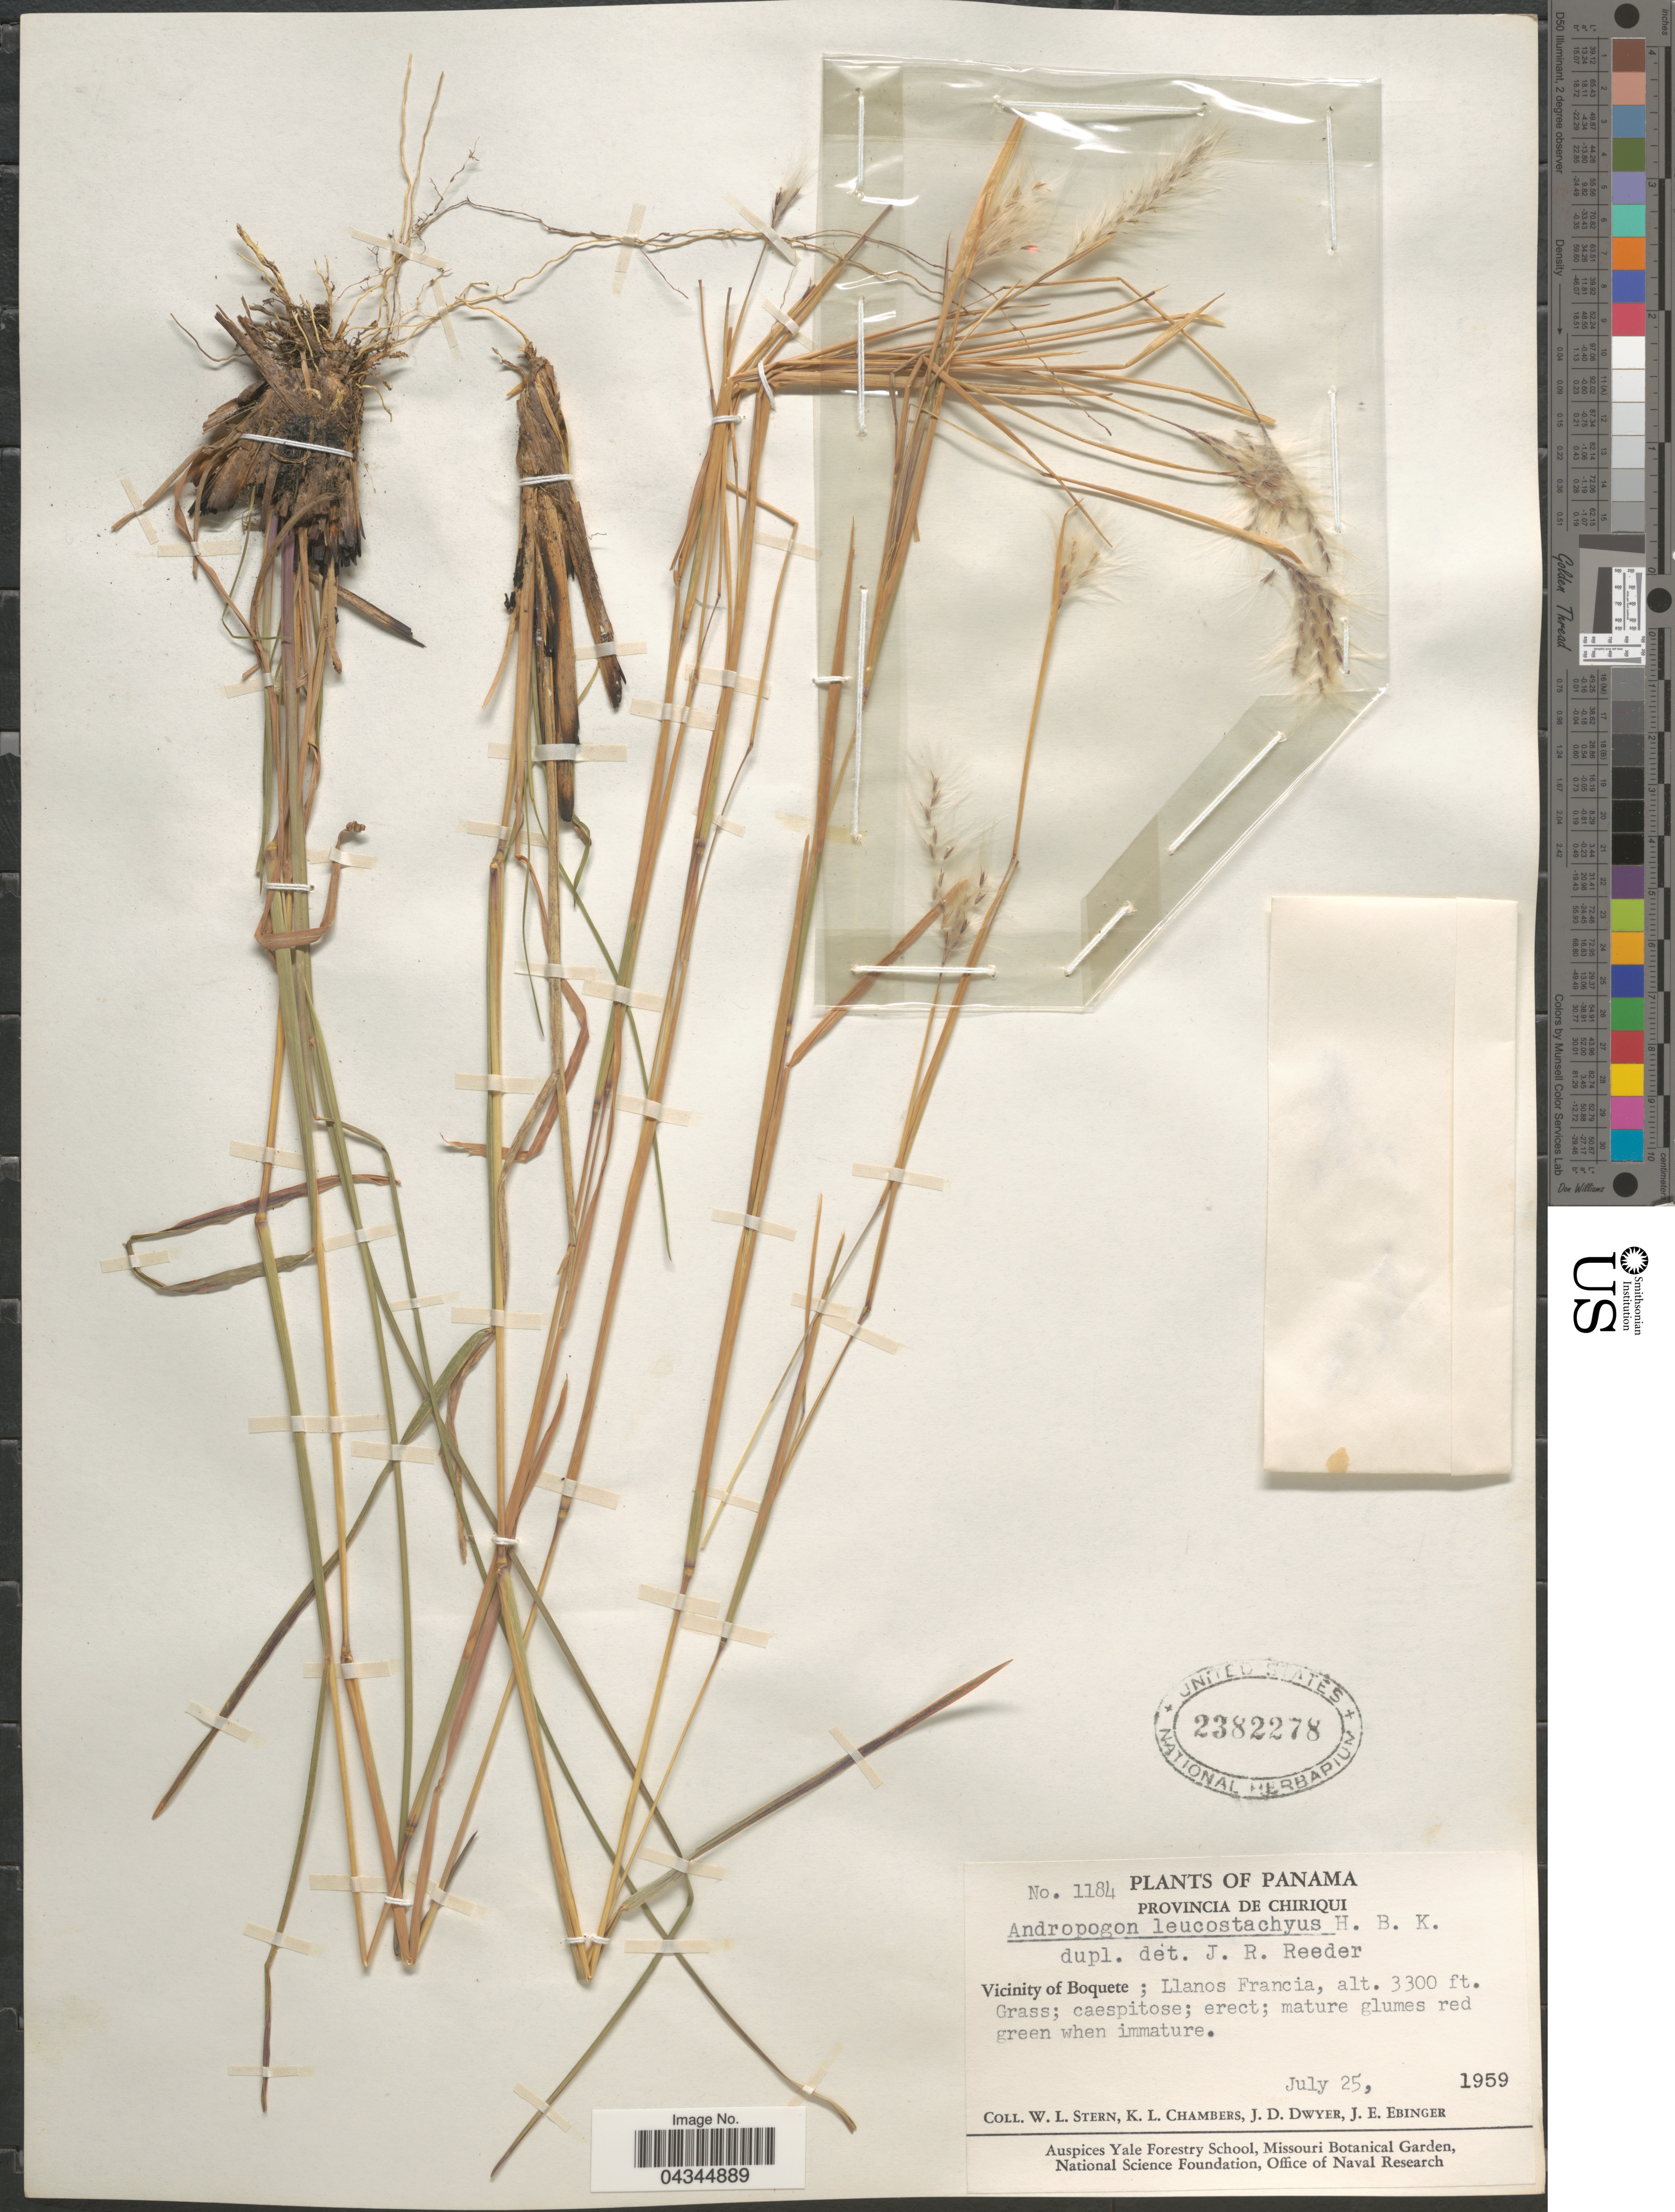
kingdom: Plantae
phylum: Tracheophyta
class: Liliopsida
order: Poales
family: Poaceae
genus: Andropogon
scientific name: Andropogon leucostachyus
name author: Kunth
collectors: W. L. Stern, K. Chambers, J. D. Dwyer & J. Ebinger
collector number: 1184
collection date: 1959-07-25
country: Panama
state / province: Chiriqui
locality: Vicinity of Boquete ; Llanos Francia.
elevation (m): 1006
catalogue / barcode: US 2382278